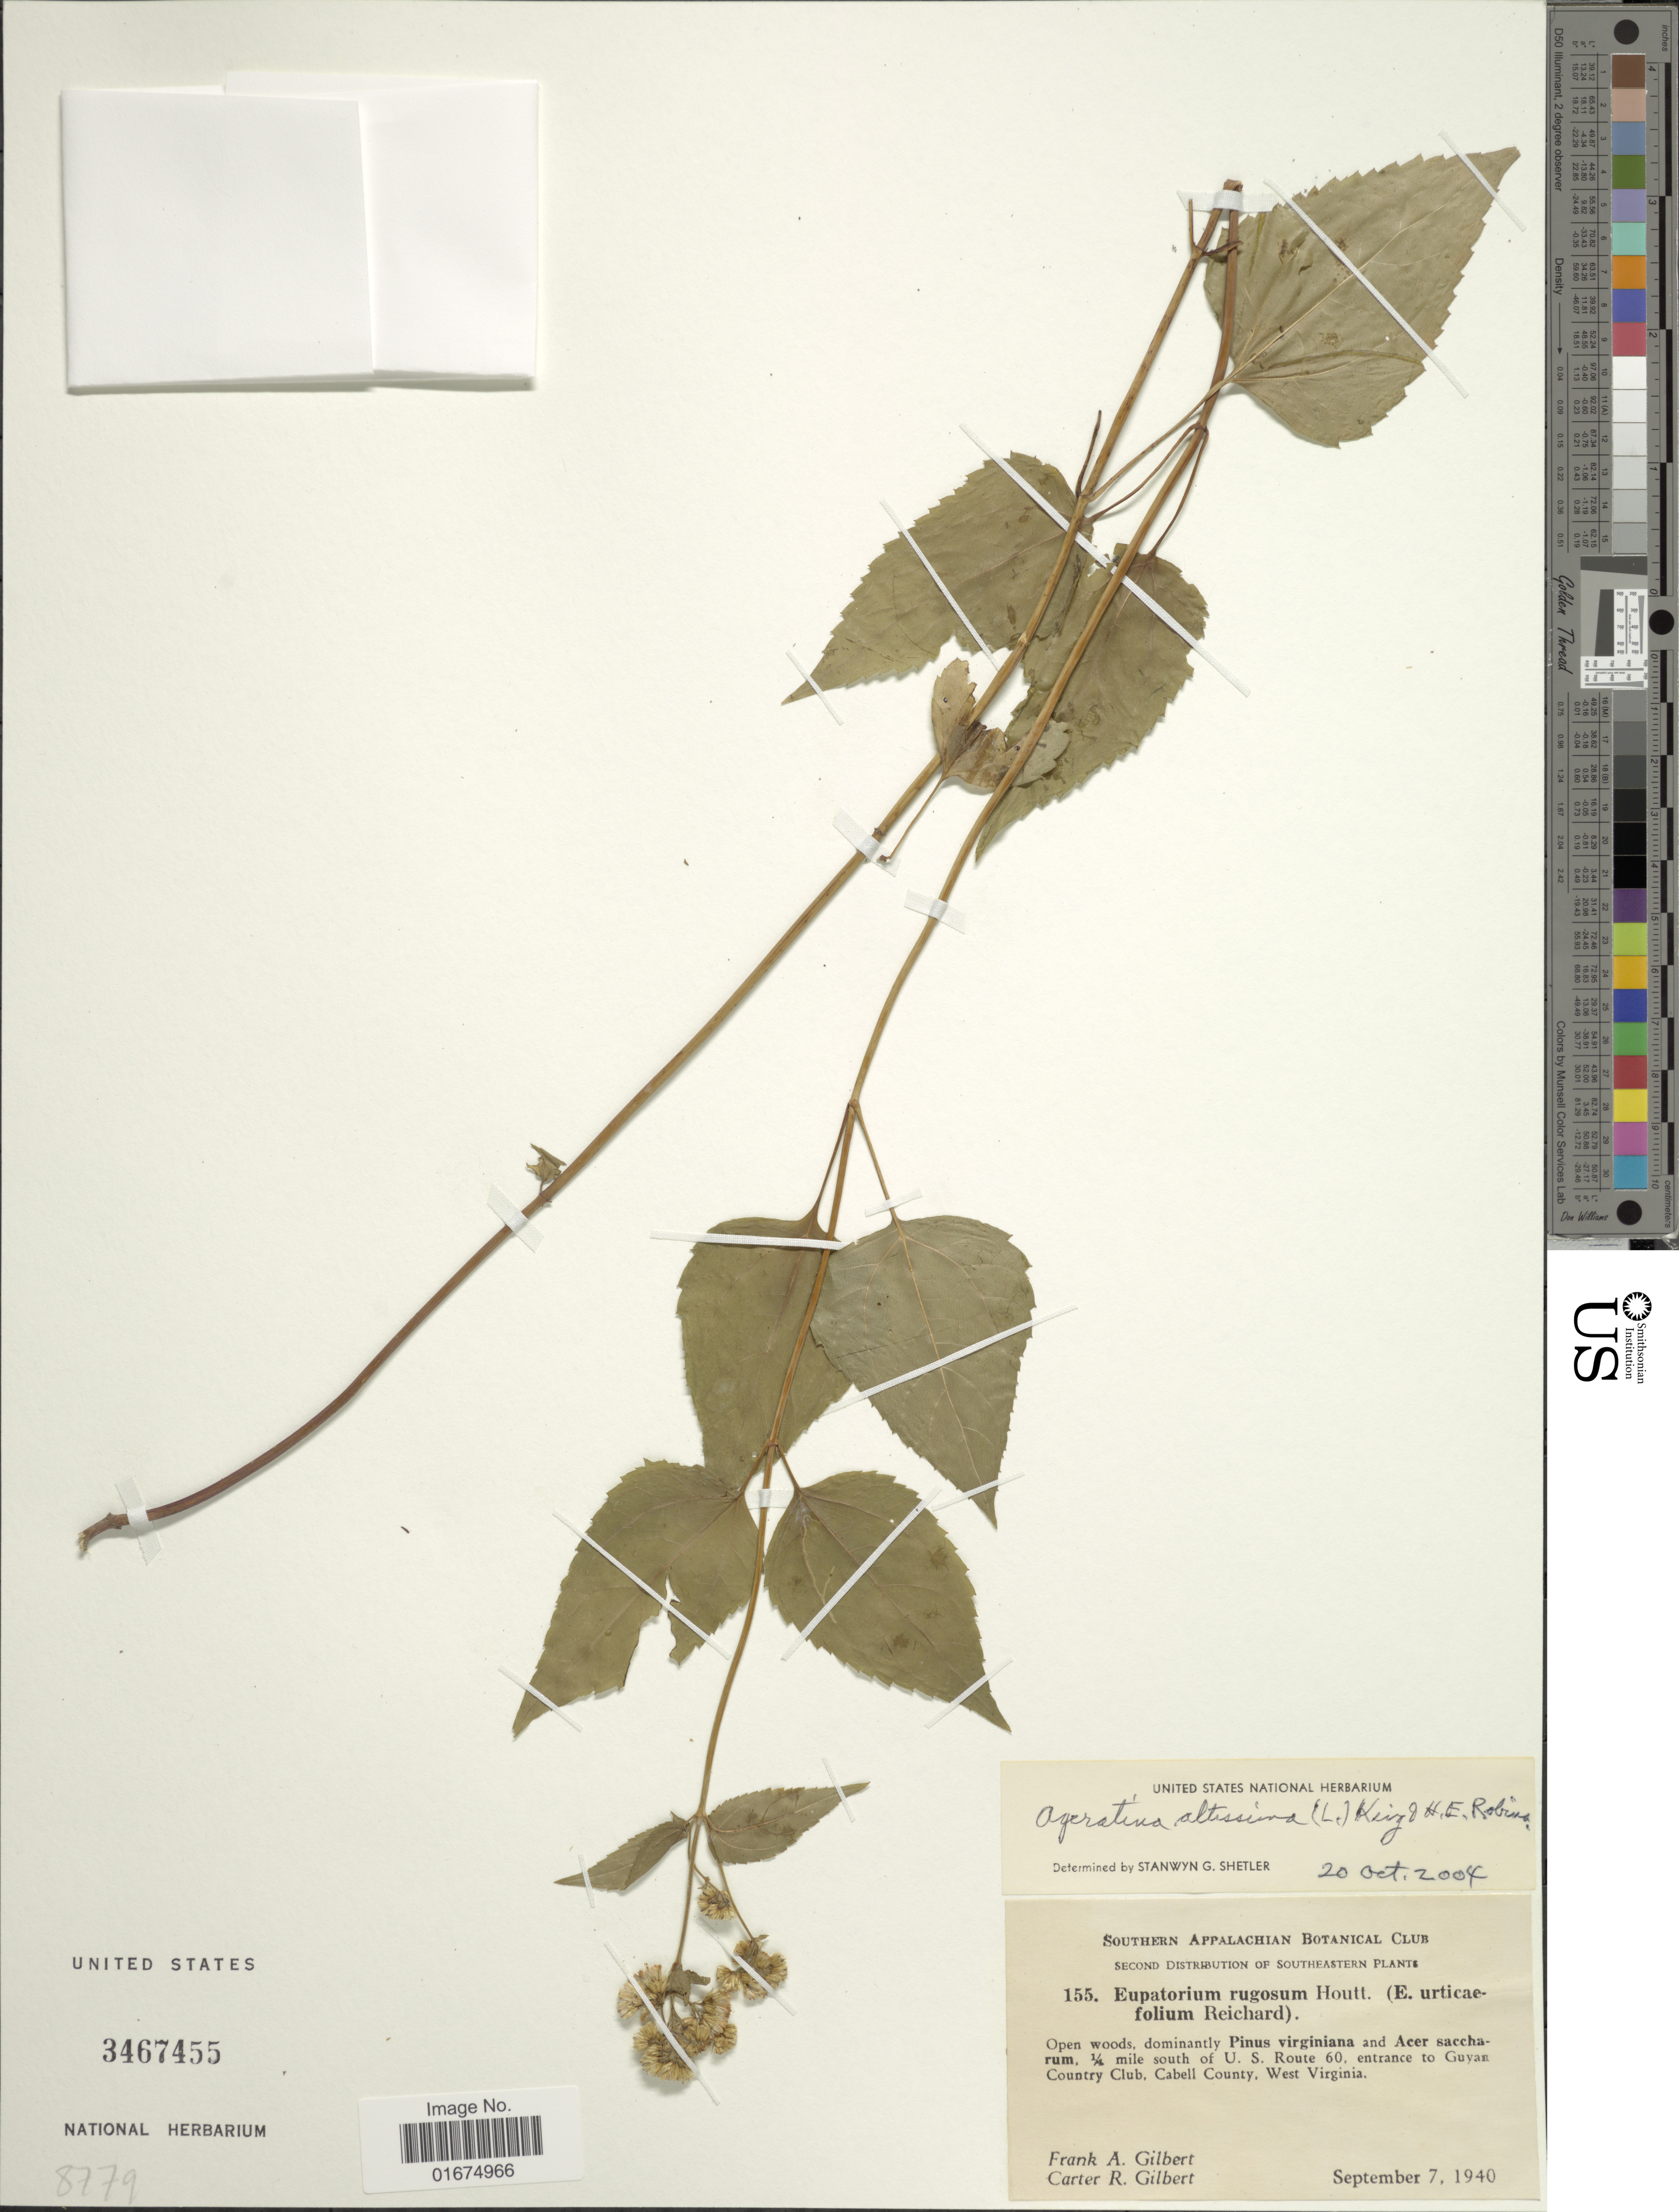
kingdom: Plantae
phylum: Tracheophyta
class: Magnoliopsida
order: Asterales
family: Asteraceae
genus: Ageratina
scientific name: Ageratina altissima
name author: (L.) R.M. King & H. Rob.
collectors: F. A. Gilbert & C. Gilbert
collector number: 155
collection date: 1940-09-07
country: United States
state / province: West Virginia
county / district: Cabell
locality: ¼ mile south U. S. Route 60. entrance to Guyan Country Club, Cabell County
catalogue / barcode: US 3467455